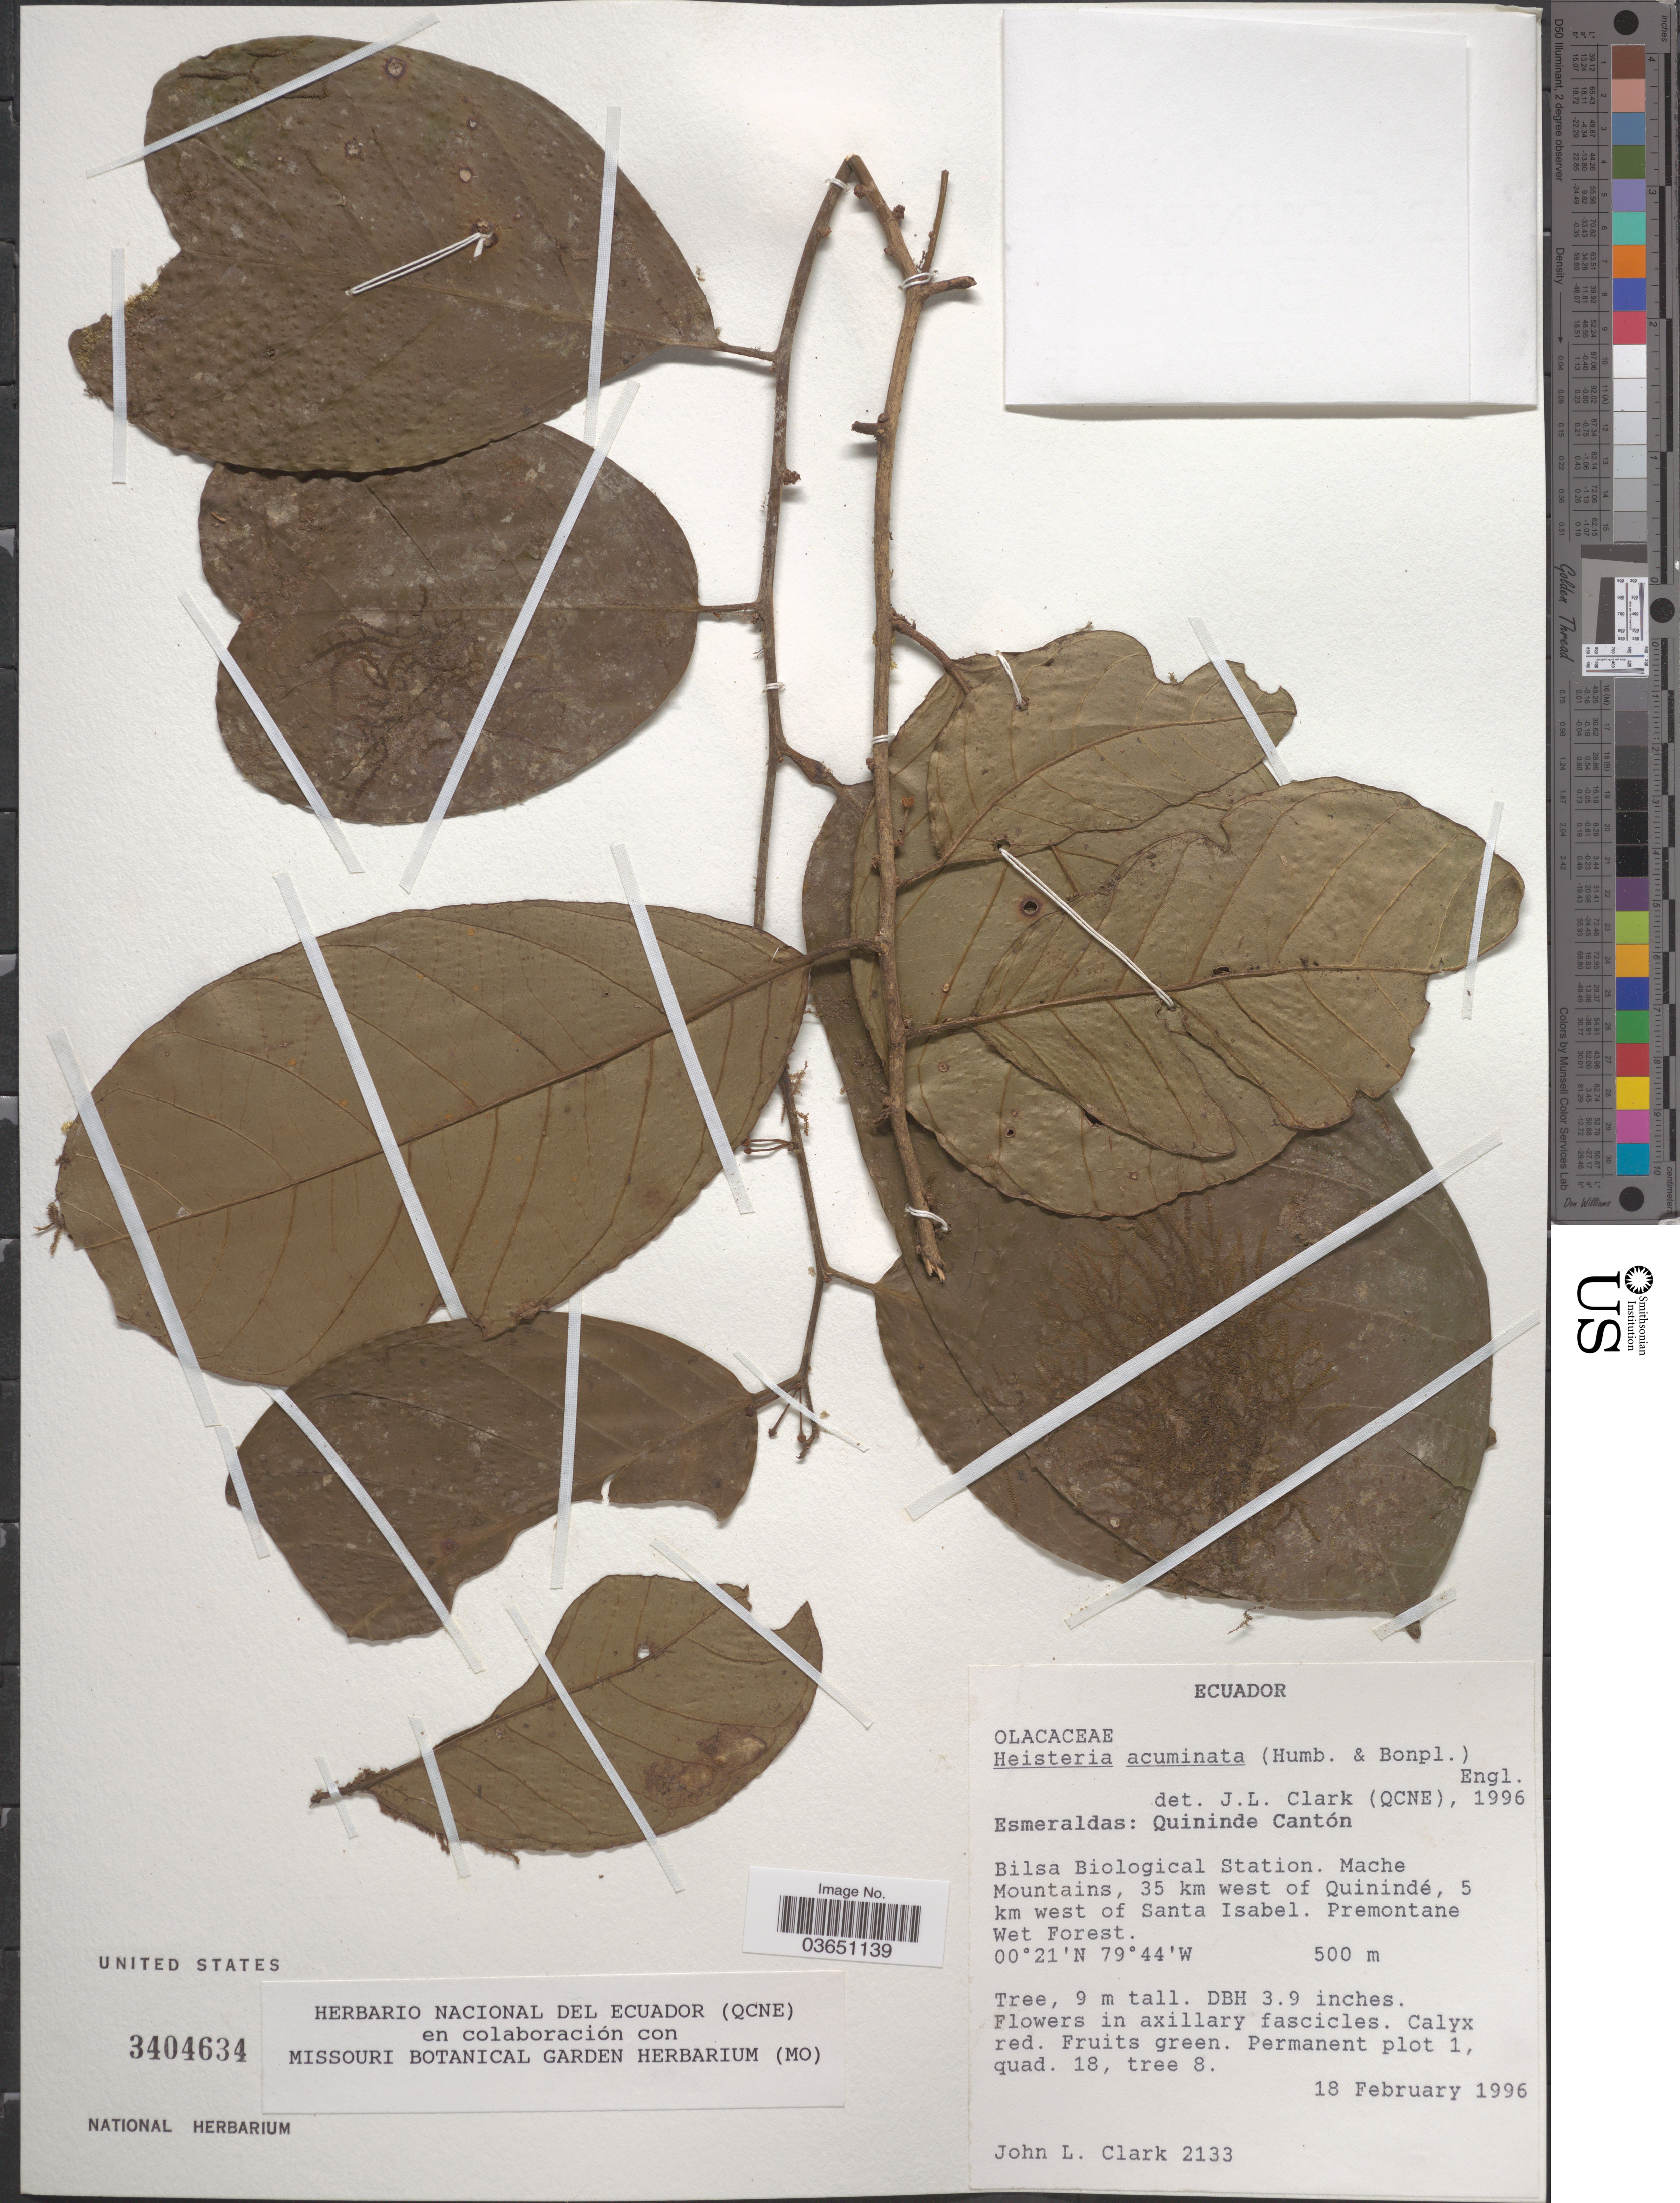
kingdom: Plantae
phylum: Tracheophyta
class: Magnoliopsida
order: Santalales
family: Erythropalaceae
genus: Heisteria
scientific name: Heisteria acuminata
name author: (Humb. & Bonpl.) Engl.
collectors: J. L. Clark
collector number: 2133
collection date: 1996-02-18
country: Ecuador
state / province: Esmeraldas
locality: Quininde Cantón. Bilsa Biological Station. Mache Mountains, 35 km west of Quinindé, 5 km west of Santa Isabel. Premontane Wet Forest.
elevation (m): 500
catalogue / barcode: US 3404634